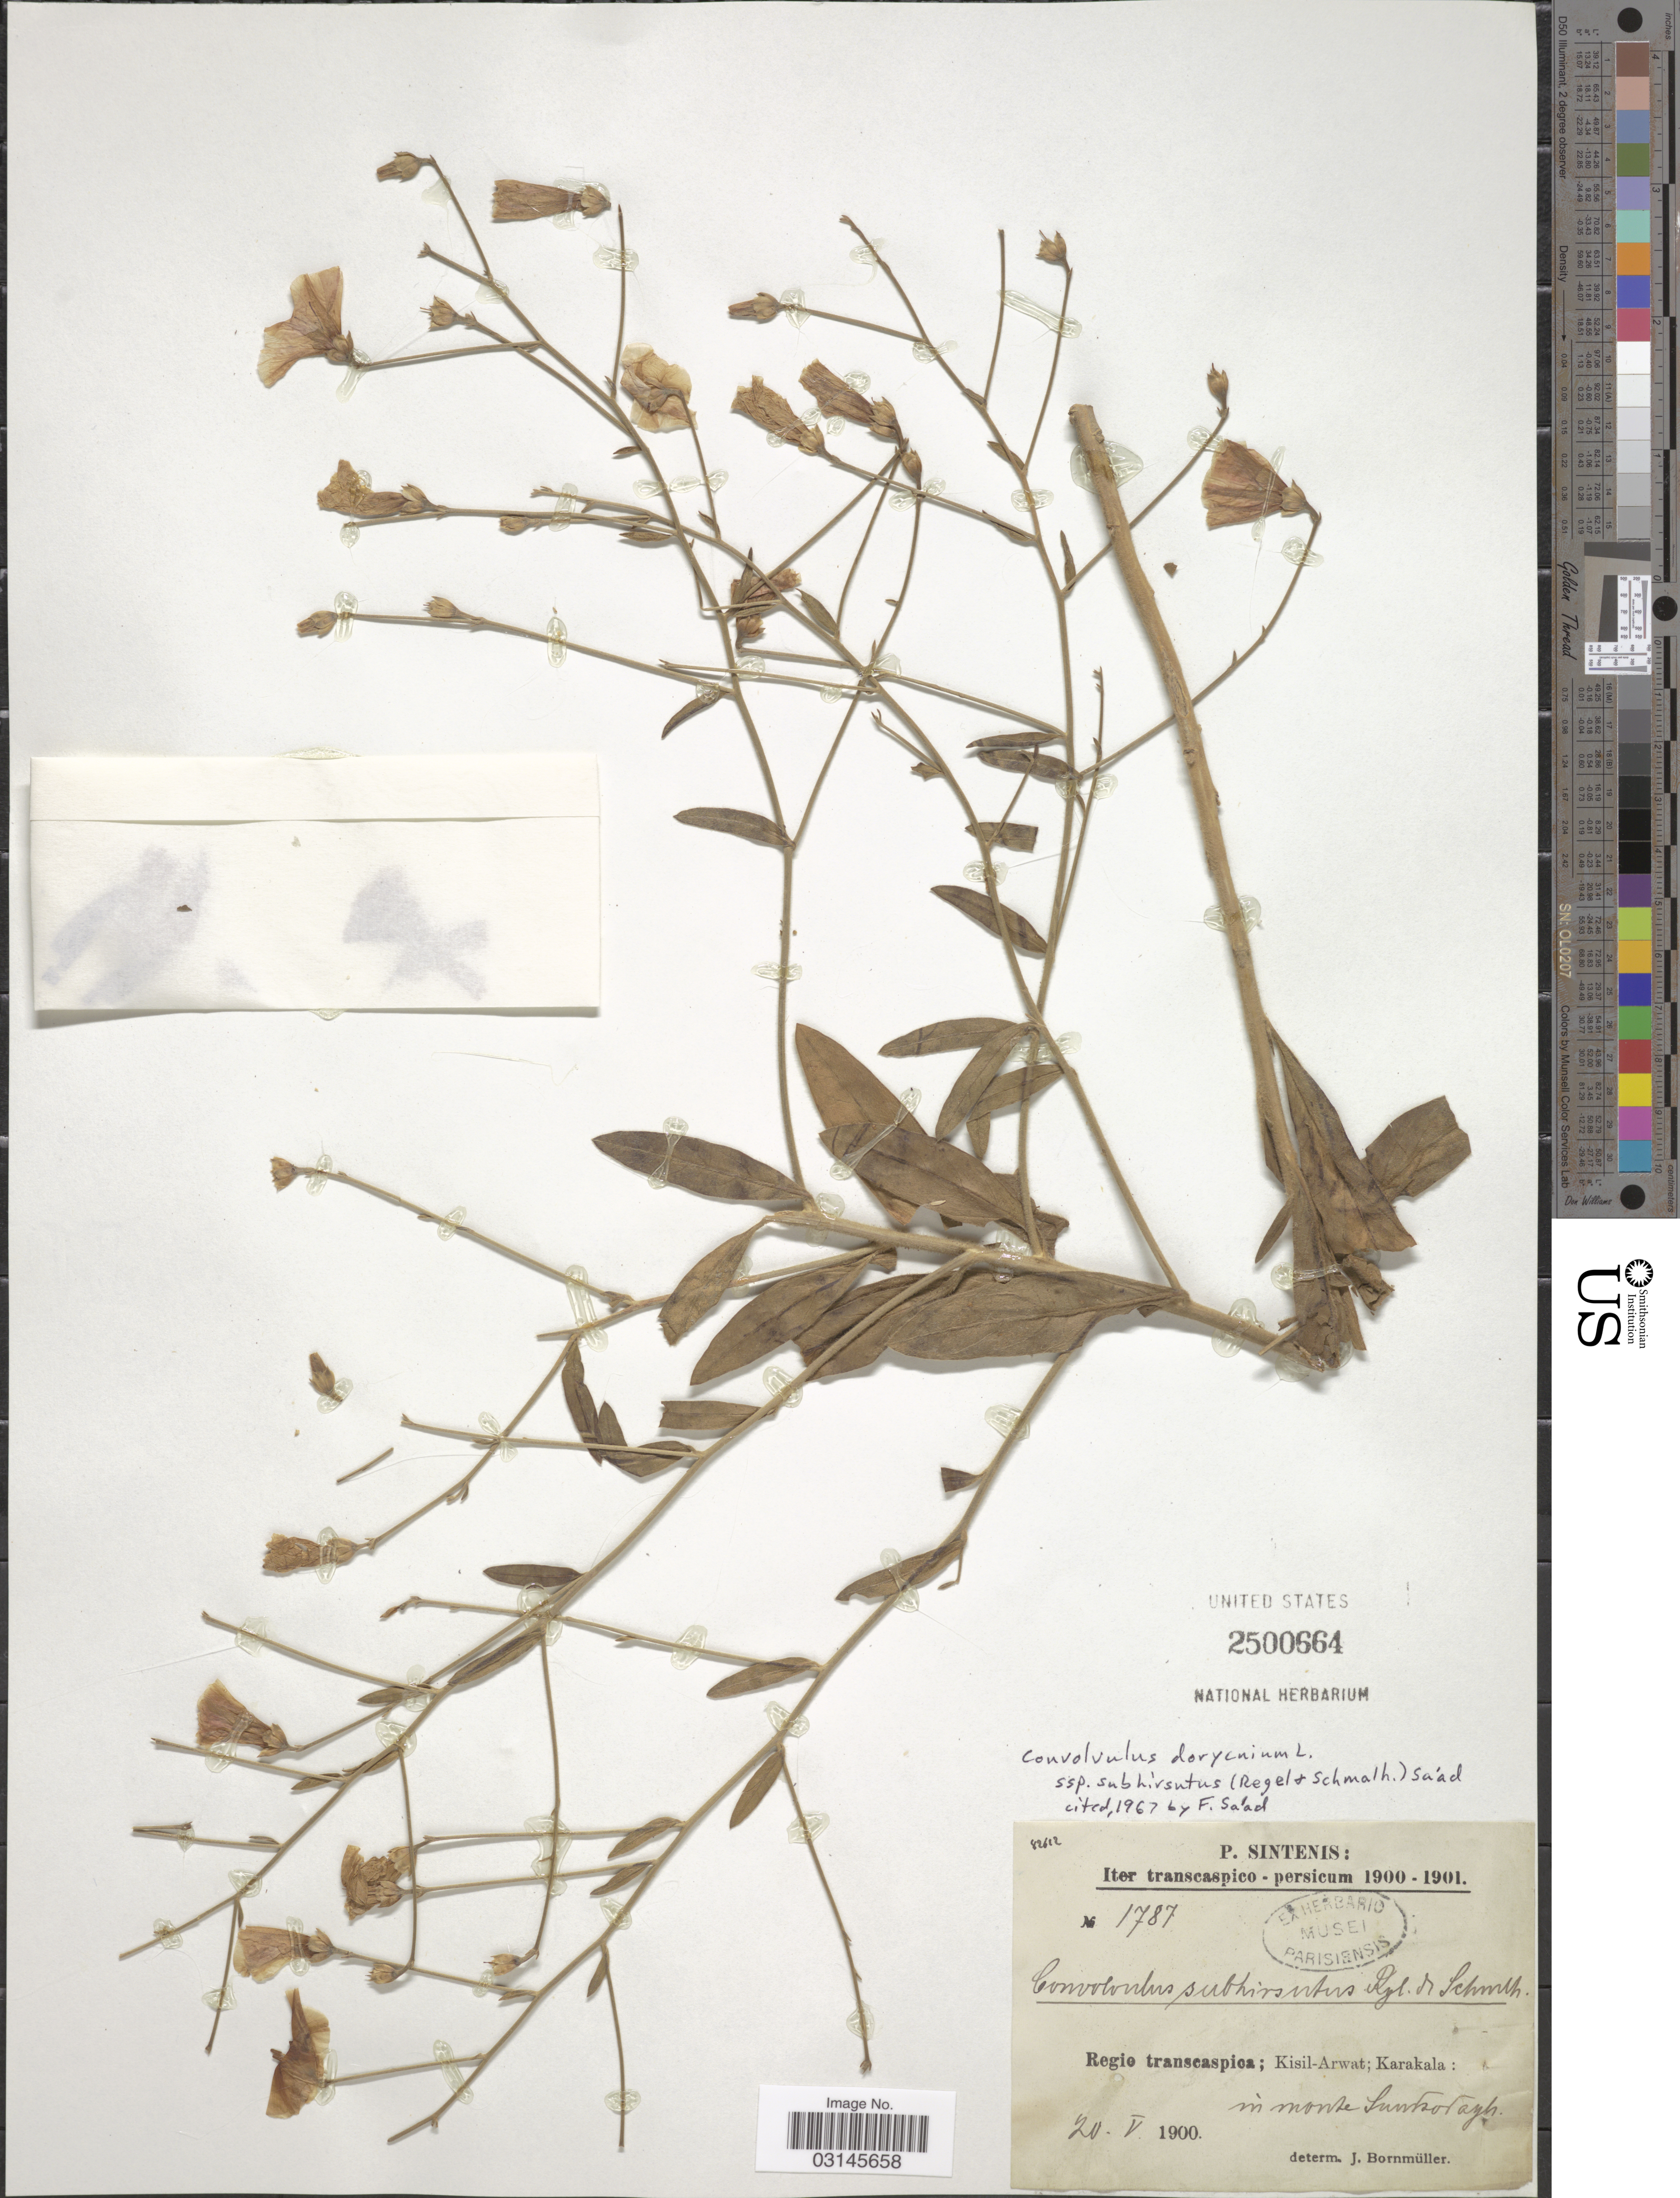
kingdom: Plantae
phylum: Tracheophyta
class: Magnoliopsida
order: Solanales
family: Convolvulaceae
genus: Convolvulus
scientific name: Convolvulus dorycnium subsp. subhirsutus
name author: (Regel & Schmalh.) Sa'ad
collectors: P. Sintenis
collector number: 1787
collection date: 1900-05-20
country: Turkmenistan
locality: Iter transcaspico-persicum. Regio transcaspica; Kisil-Arwat; Karakala: in monte Sundsodagh.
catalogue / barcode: US 2500664